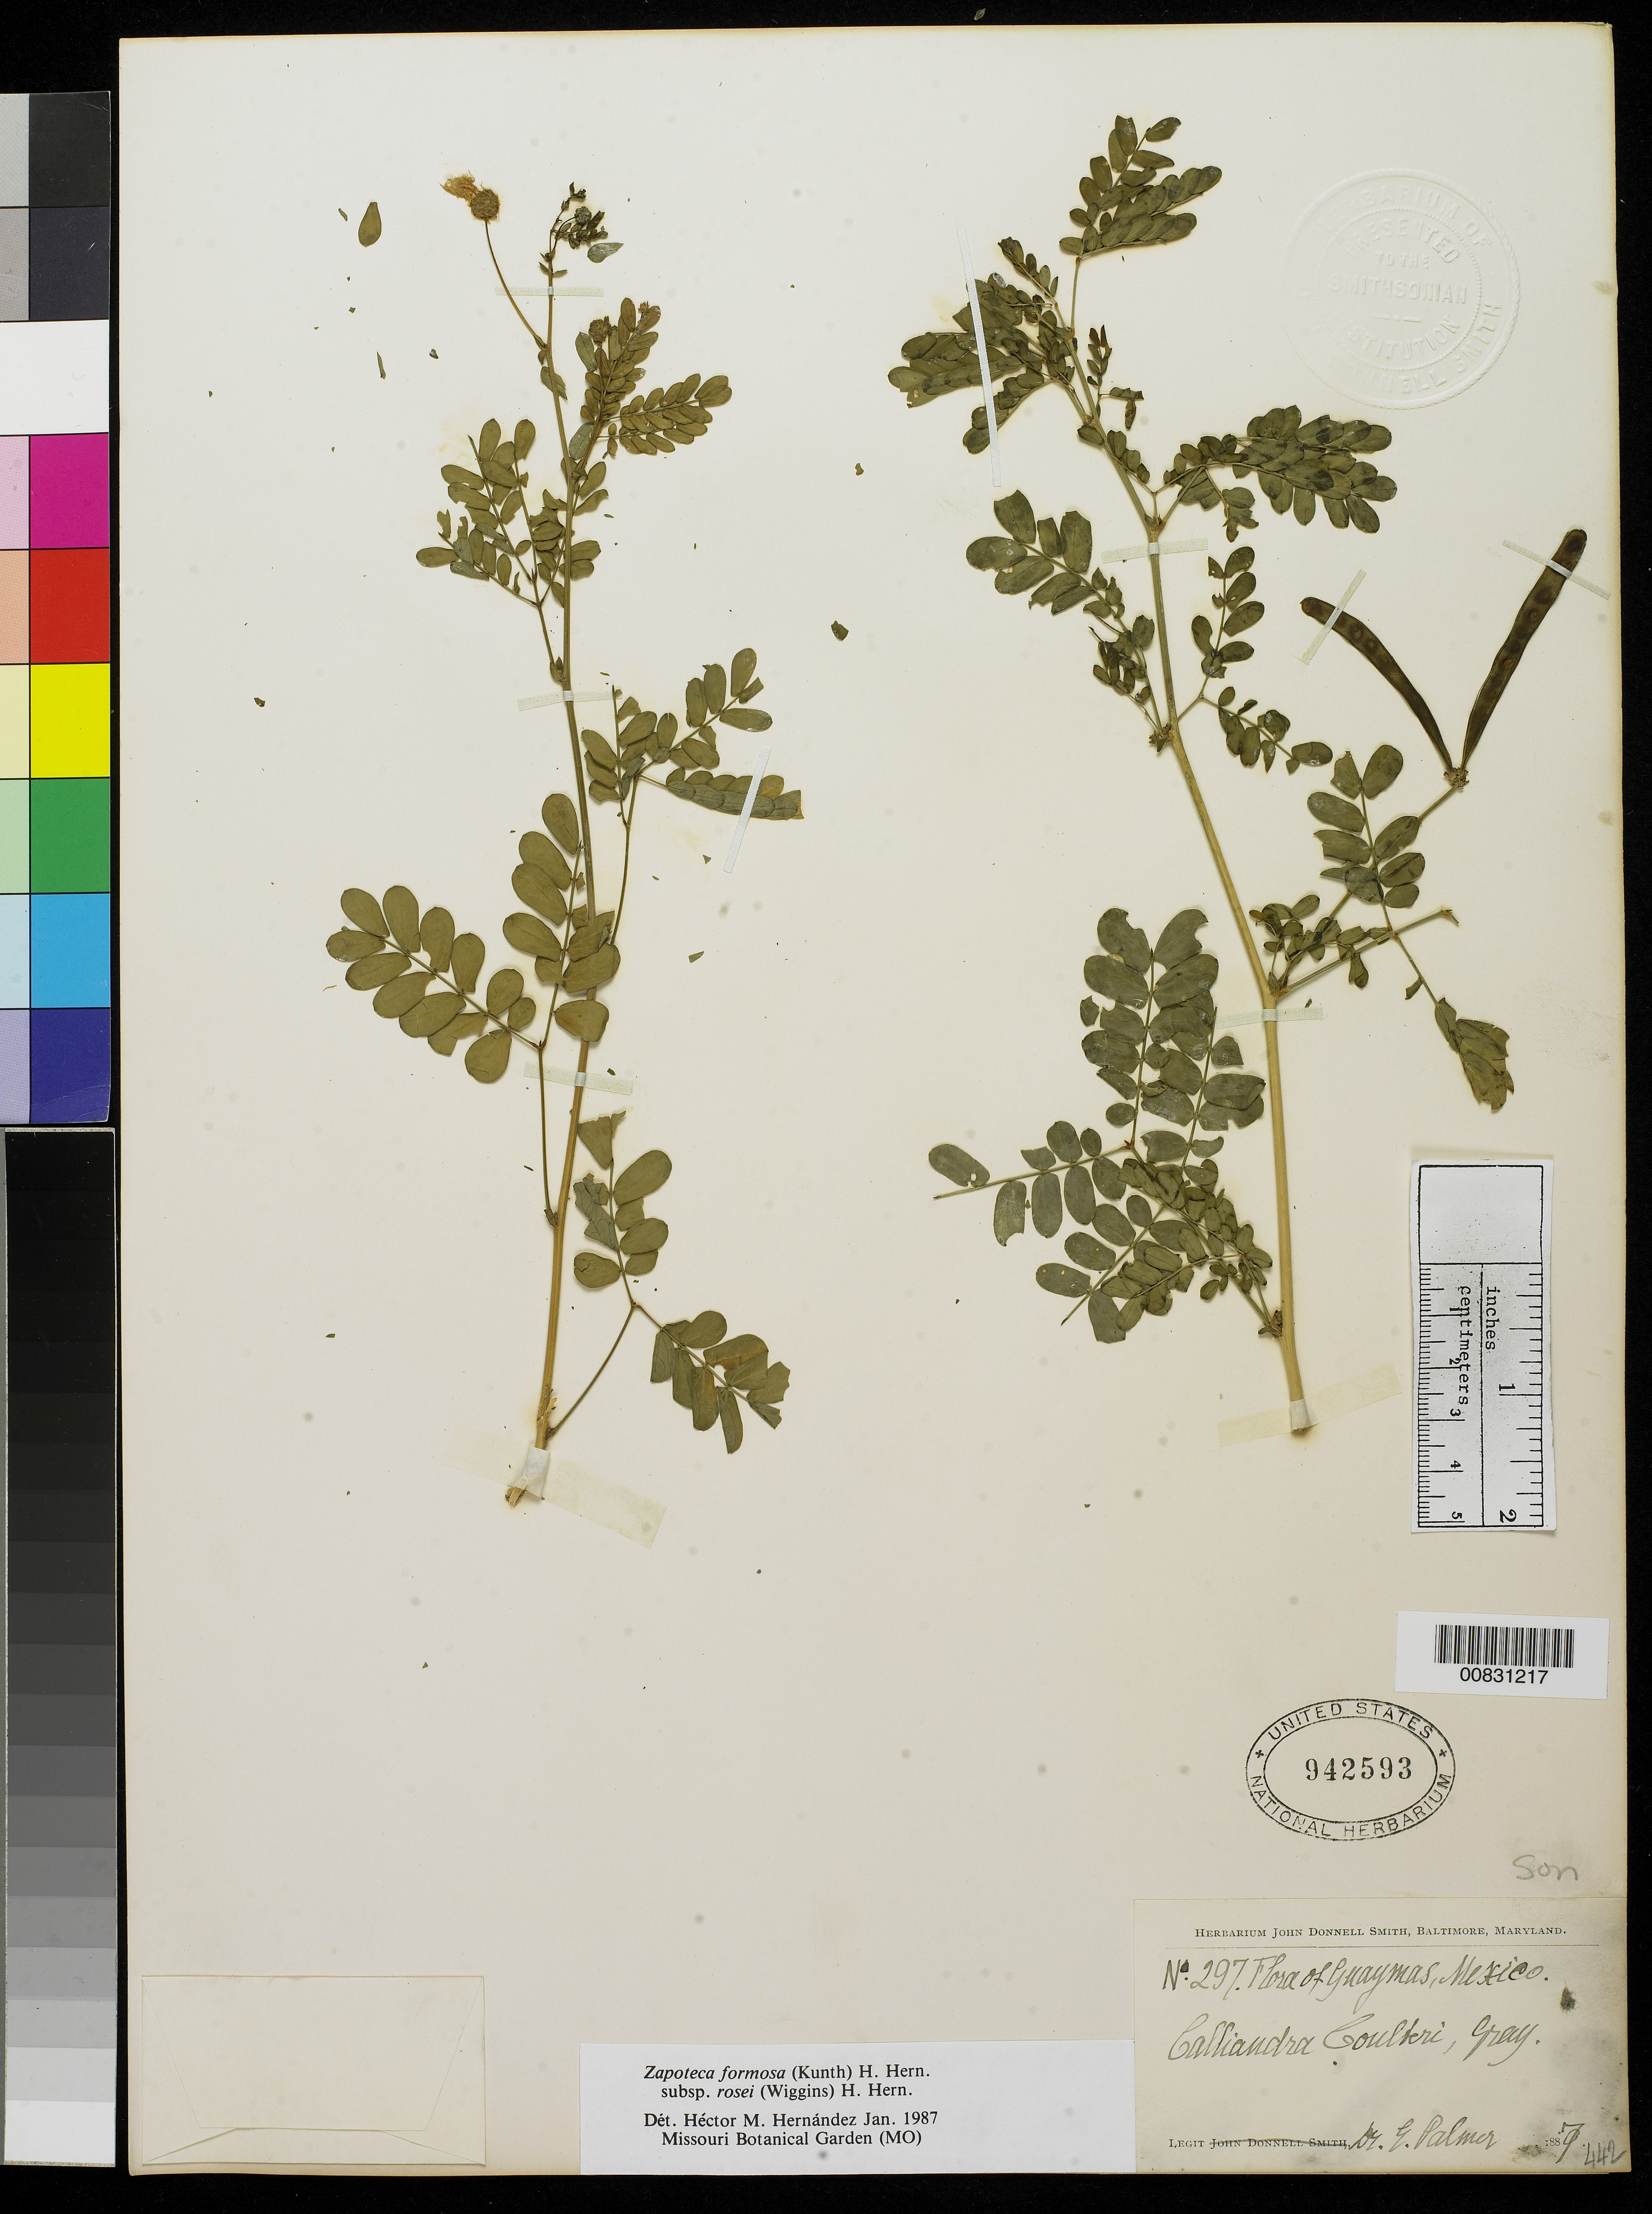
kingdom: Plantae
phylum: Tracheophyta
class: Magnoliopsida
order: Fabales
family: Fabaceae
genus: Zapoteca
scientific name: Zapoteca formosa subsp. rosei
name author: (Wiggins) H.M. Hern.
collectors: E. Palmer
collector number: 297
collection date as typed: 1887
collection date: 1887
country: Mexico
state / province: Sonora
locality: Guaymas, Sonora.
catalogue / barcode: US 942593